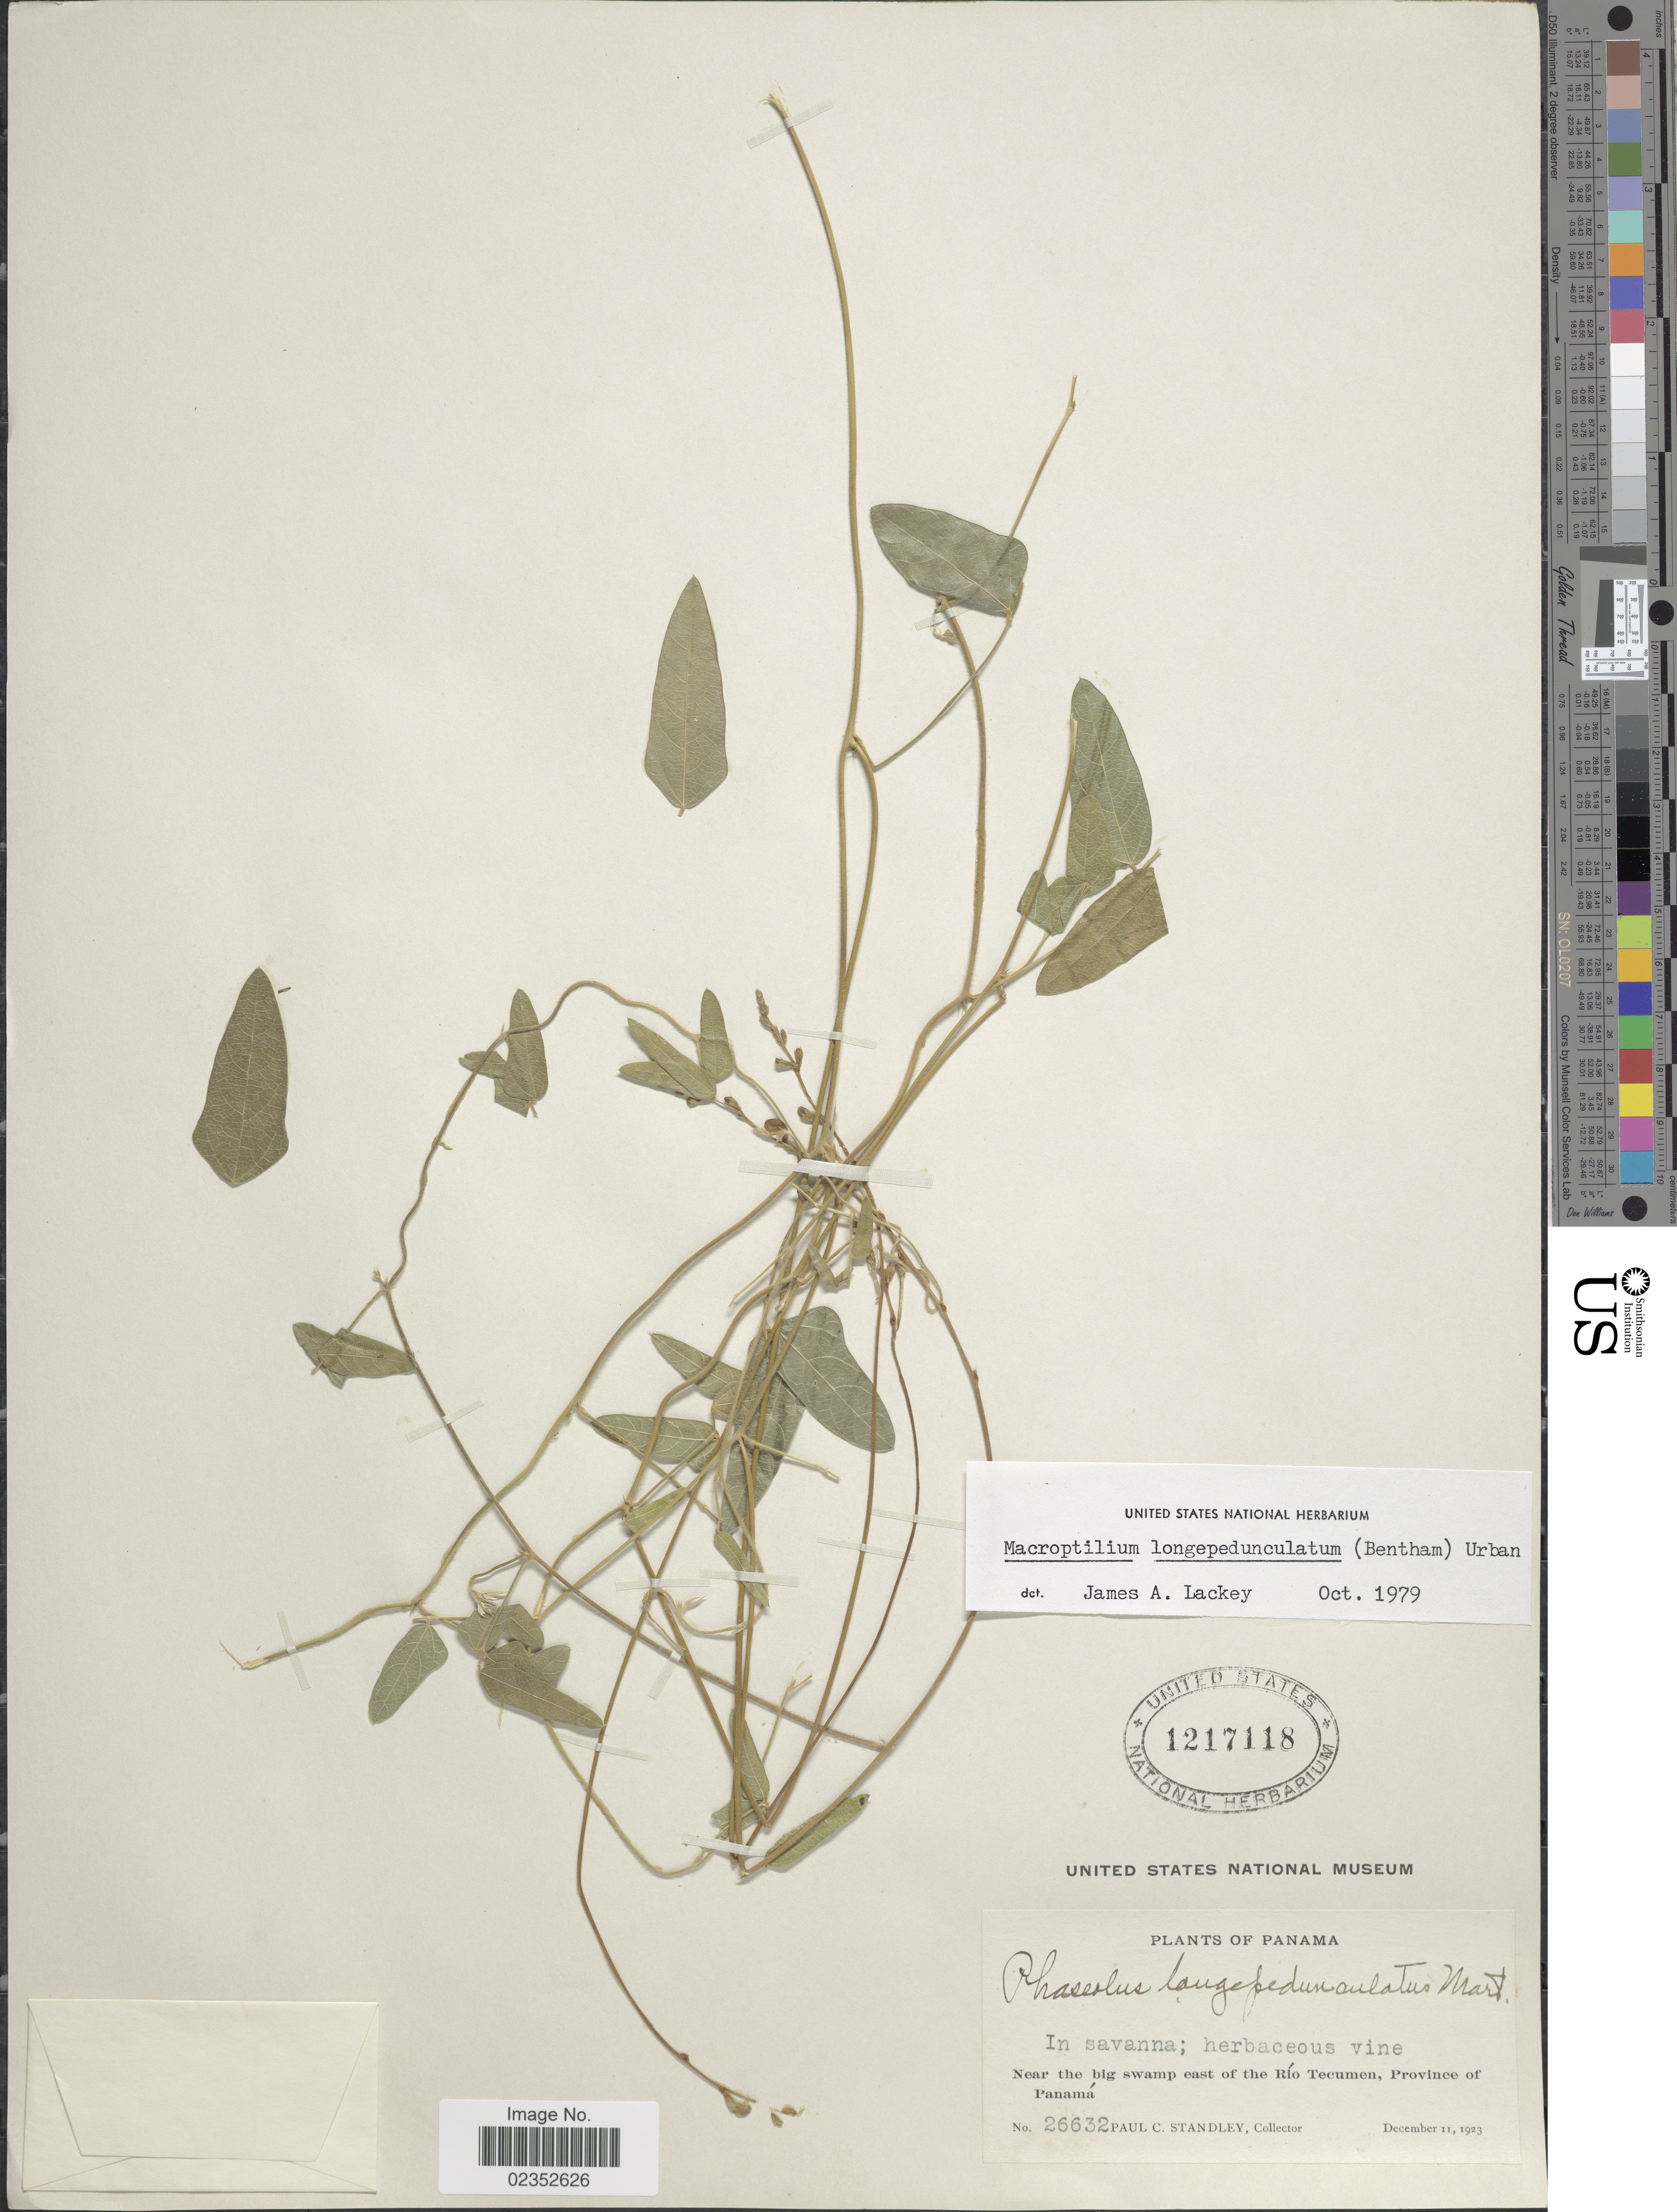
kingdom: Plantae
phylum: Tracheophyta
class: Magnoliopsida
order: Fabales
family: Fabaceae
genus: Macroptilium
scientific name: Macroptilium longepedunculatum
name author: (Benth.) Urb.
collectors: P. C. Standley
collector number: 26632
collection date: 1923-12-11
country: Panama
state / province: Panamá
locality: In savanna, near the big swamp east of the Rio Tecumen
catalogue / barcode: US 1217118